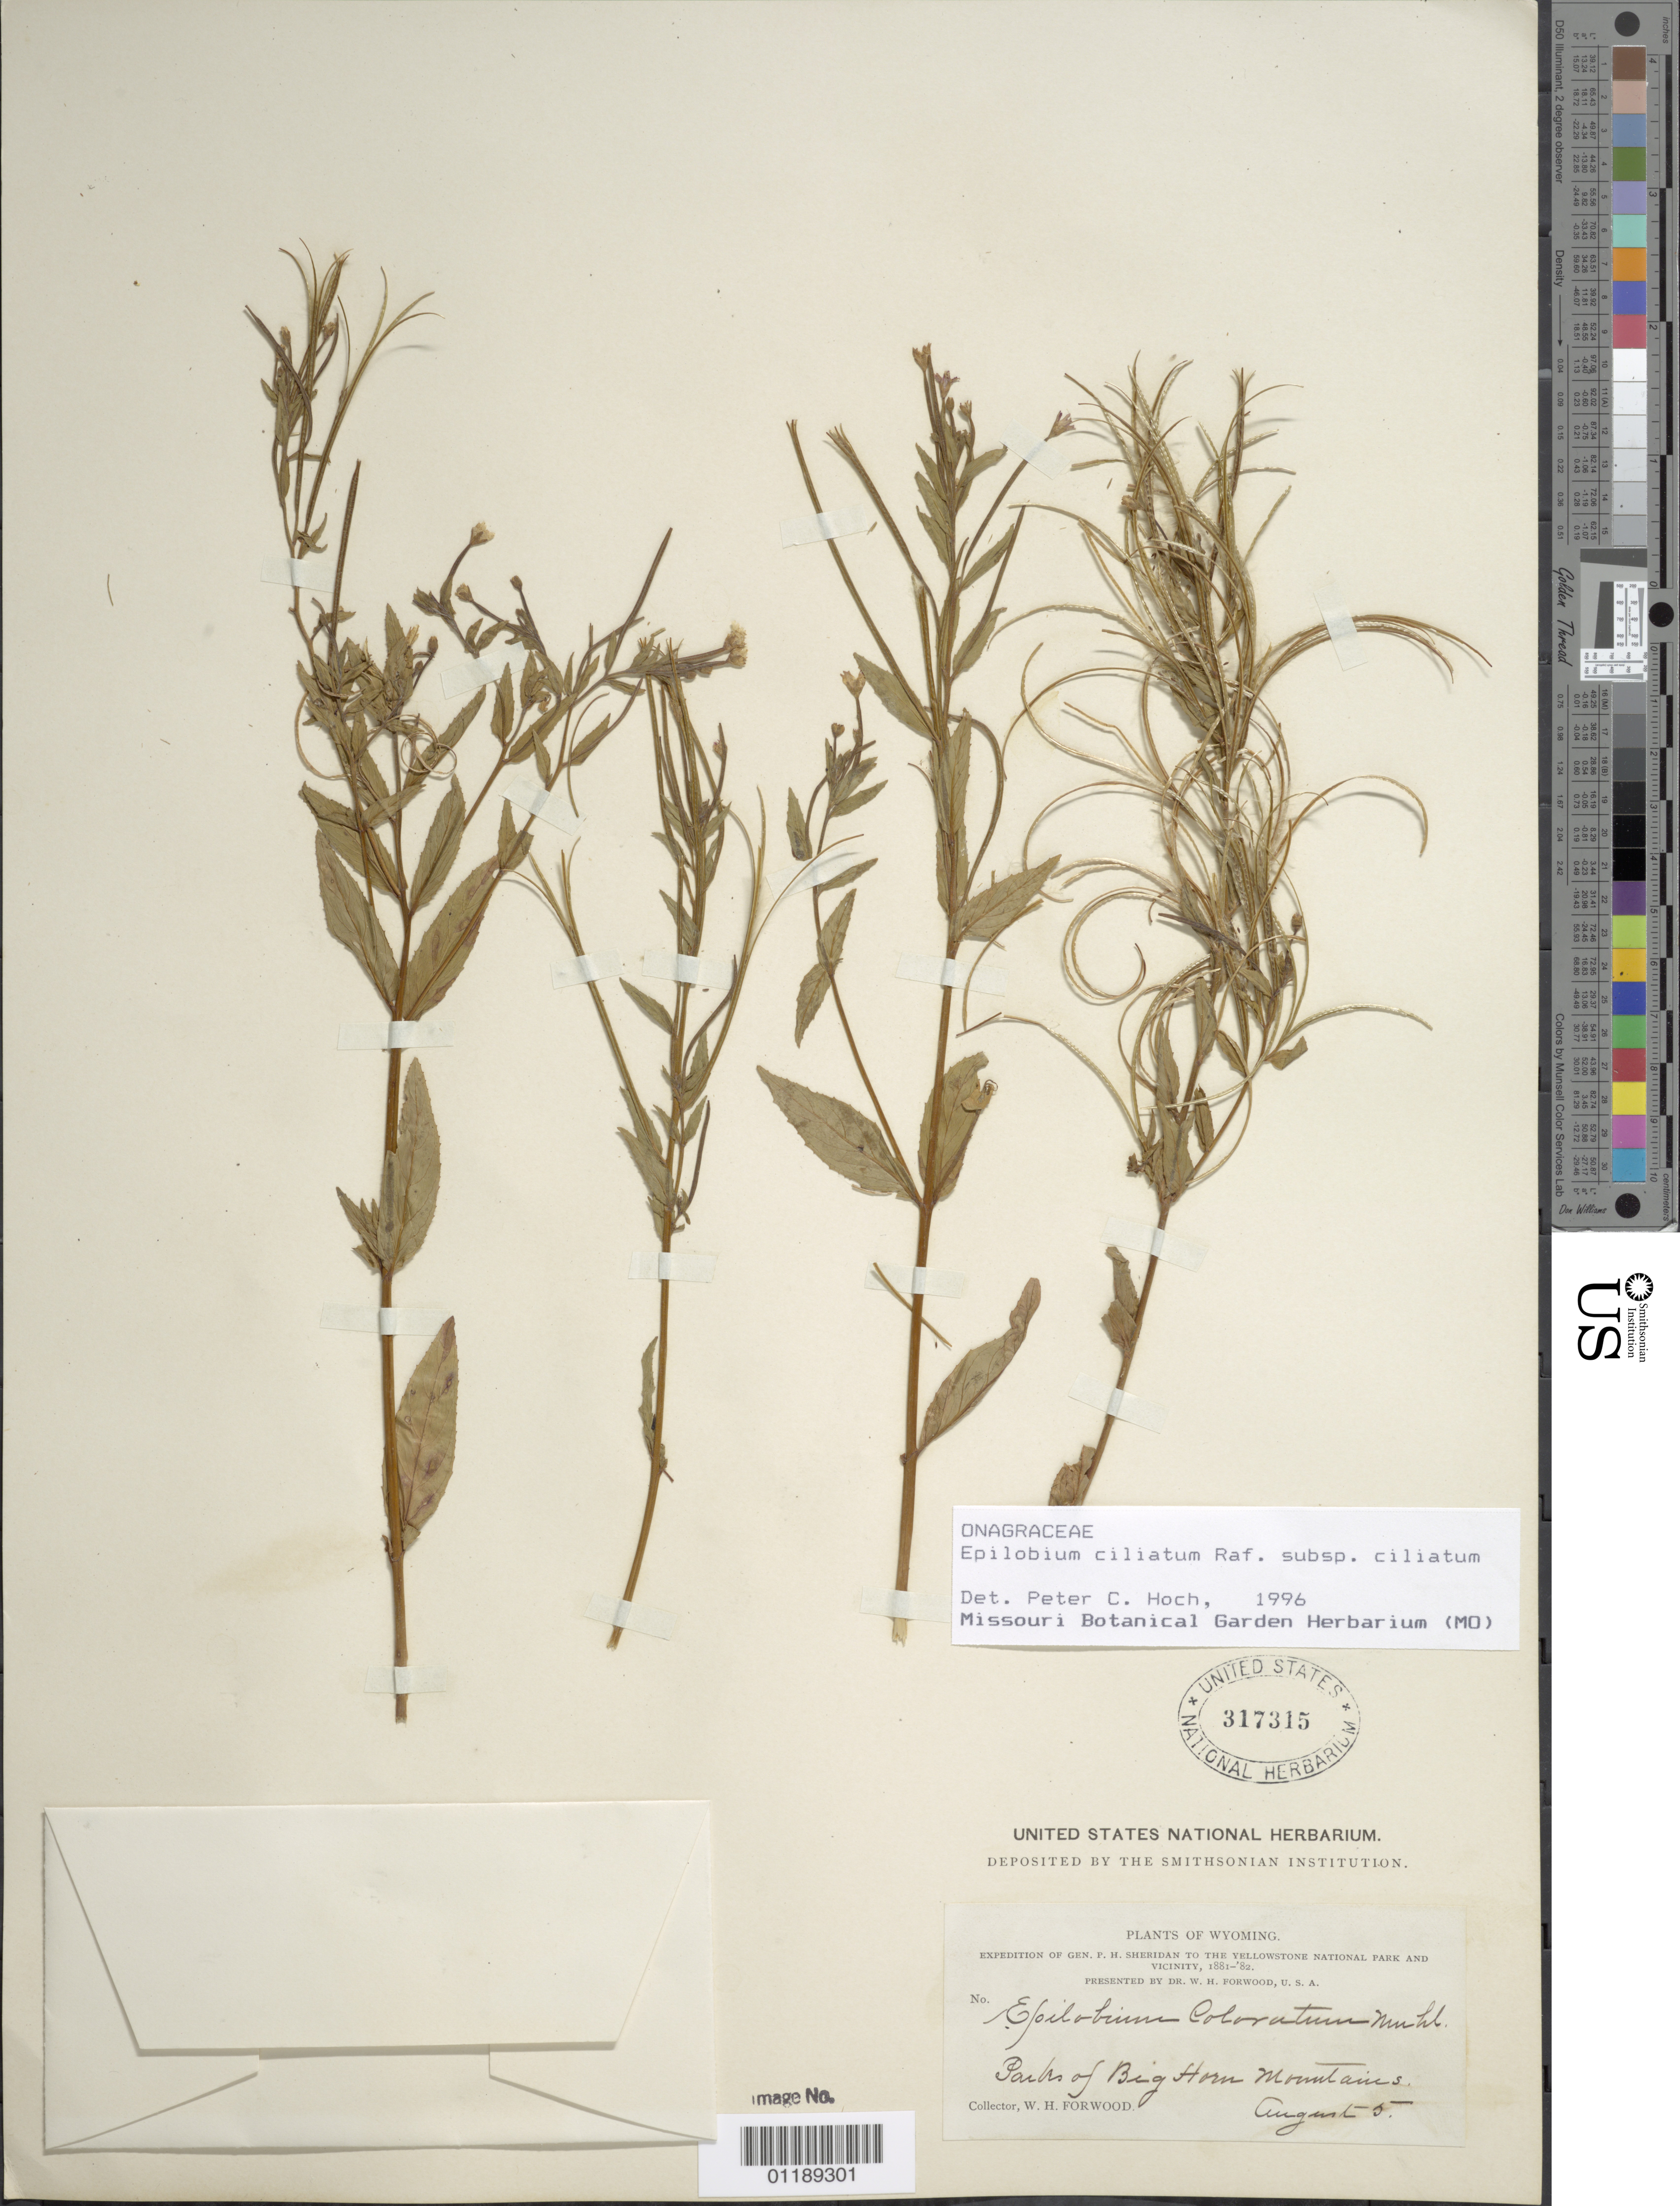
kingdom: Plantae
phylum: Tracheophyta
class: Magnoliopsida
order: Myrtales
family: Onagraceae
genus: Epilobium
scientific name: Epilobium ciliatum subsp. ciliatum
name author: Raf.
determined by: Hoch, P. C.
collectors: W. Forwood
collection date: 1881-08-05 or 1882-08-05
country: United States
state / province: Wyoming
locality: Big Horn Mountains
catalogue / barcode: US 317315